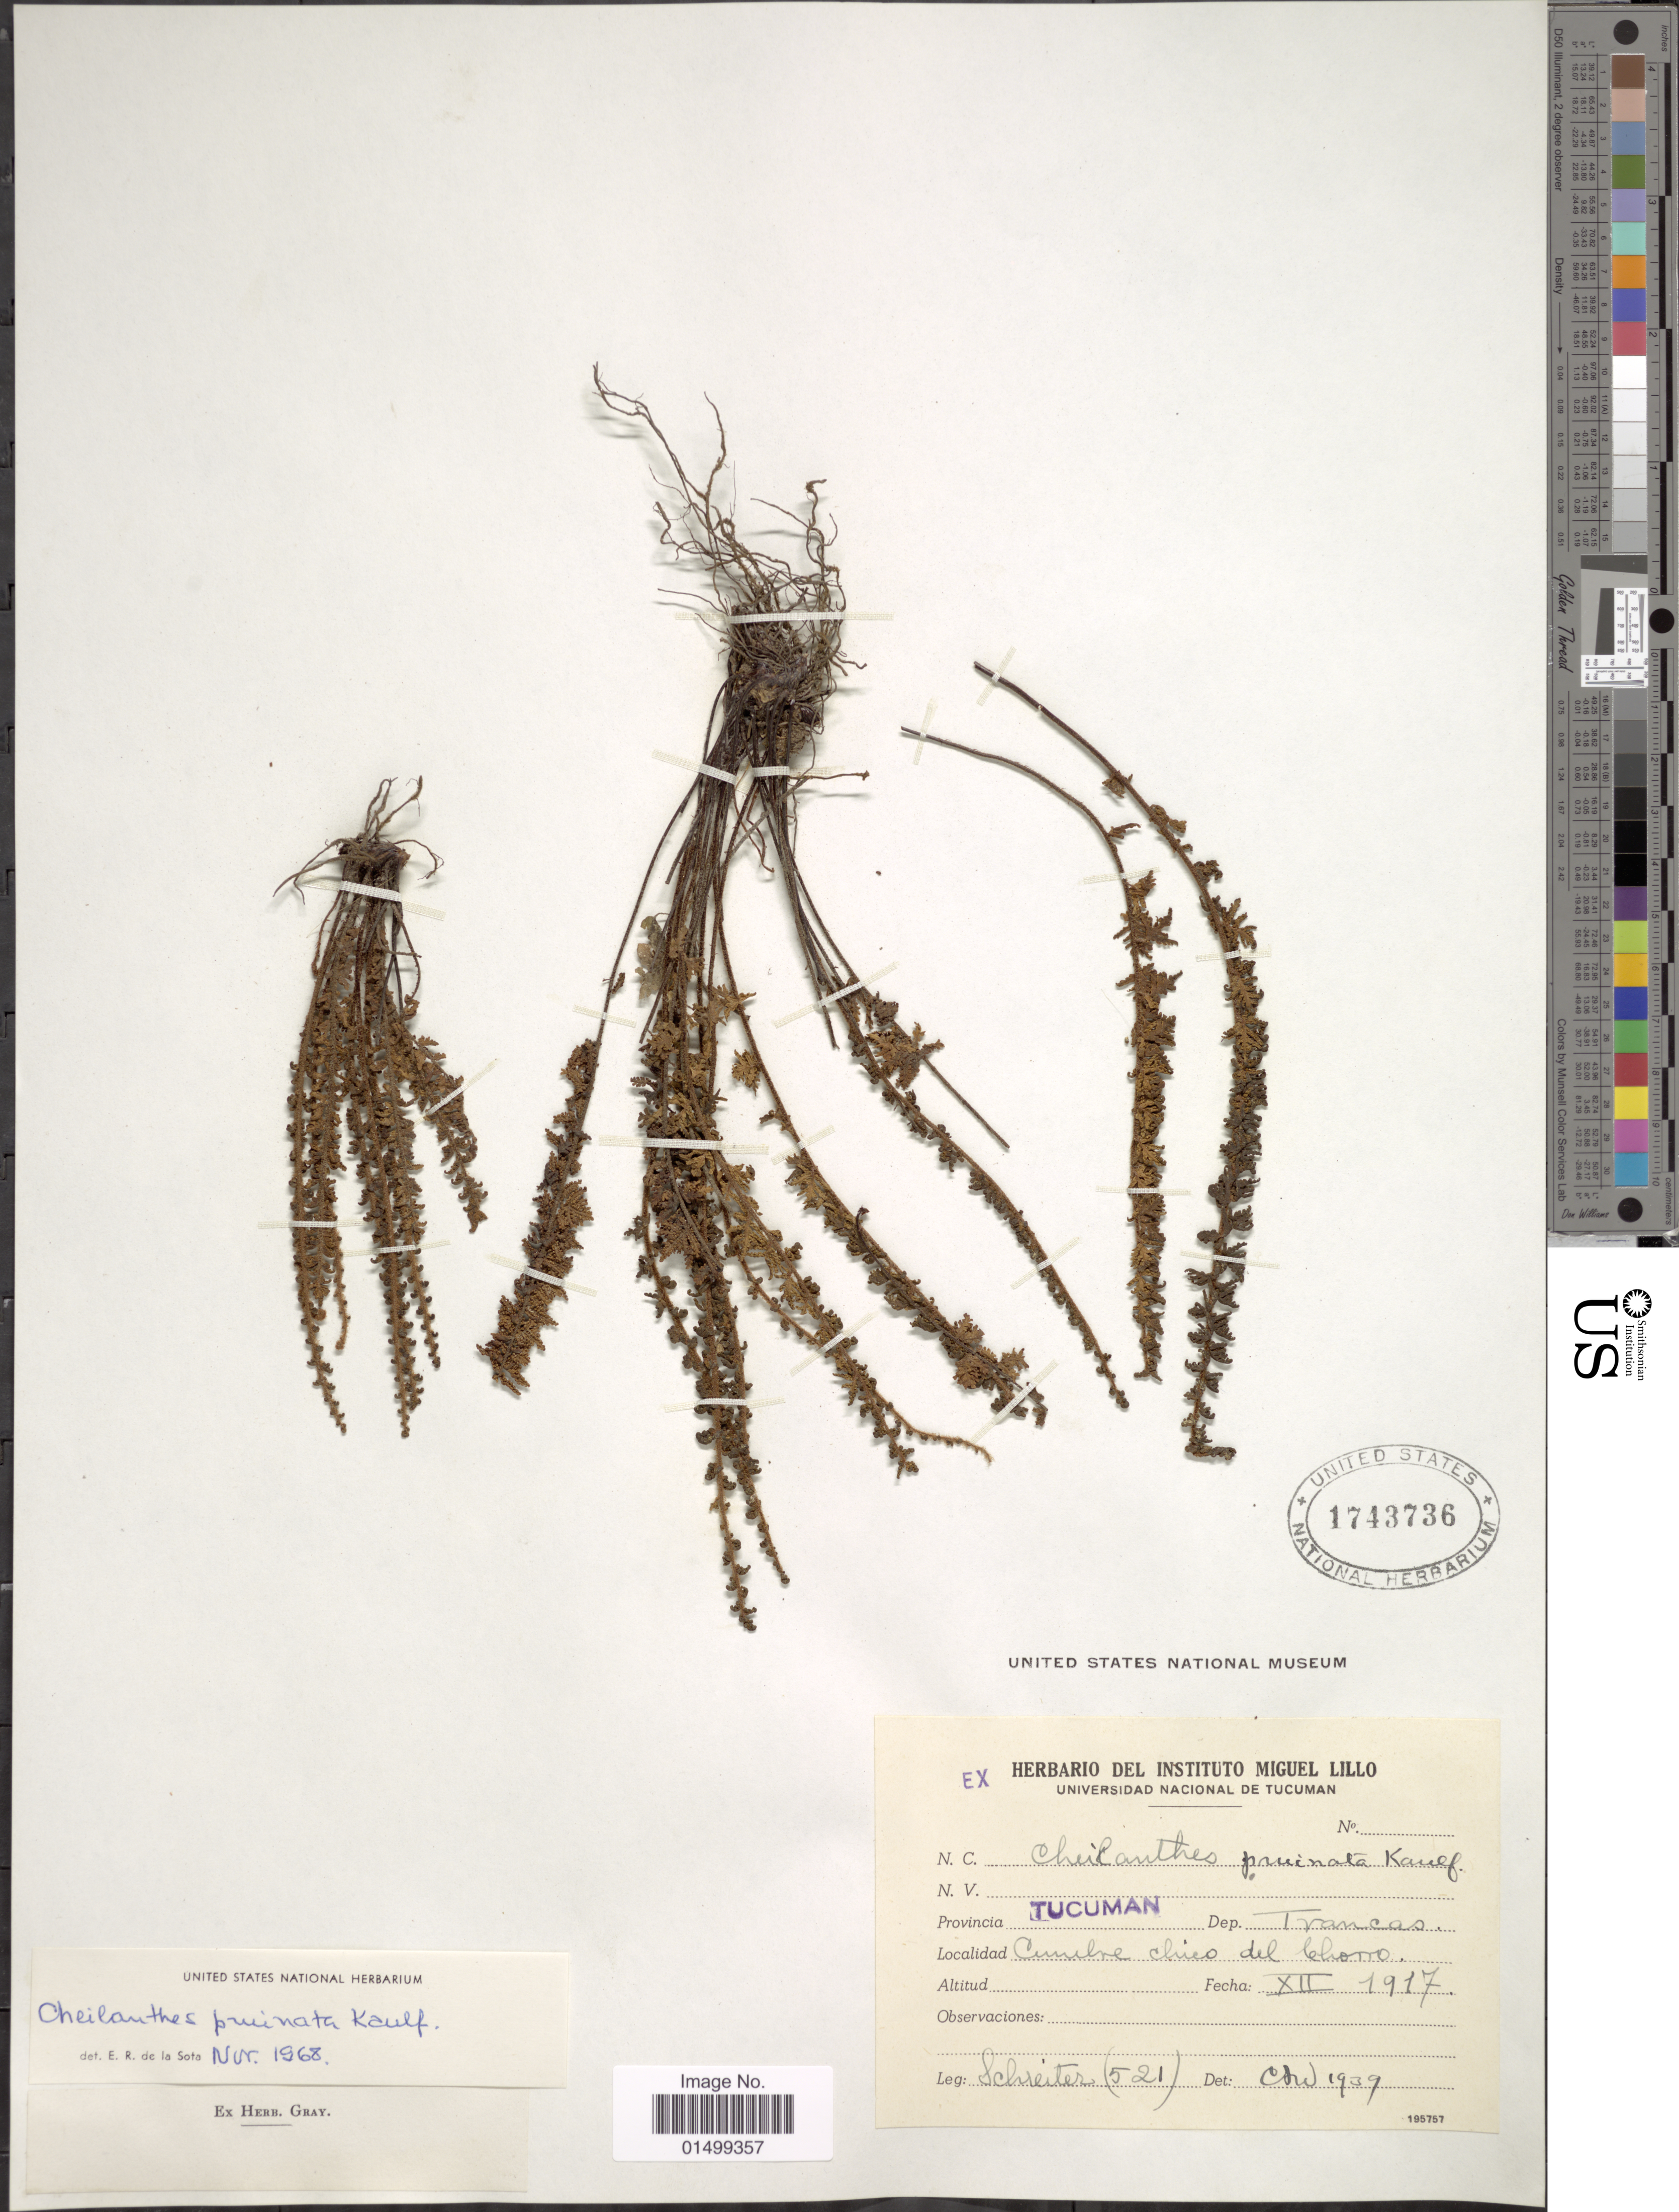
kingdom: Plantae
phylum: Tracheophyta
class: Polypodiopsida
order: Polypodiales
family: Pteridaceae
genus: Cheilanthes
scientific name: Cheilanthes pruinata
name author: Kaulf.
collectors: -. Schreiter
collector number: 521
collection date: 1917-12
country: Argentina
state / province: Tucuman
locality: Dep. Trancas, cumbre chico del Chorro.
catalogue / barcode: US 1743736